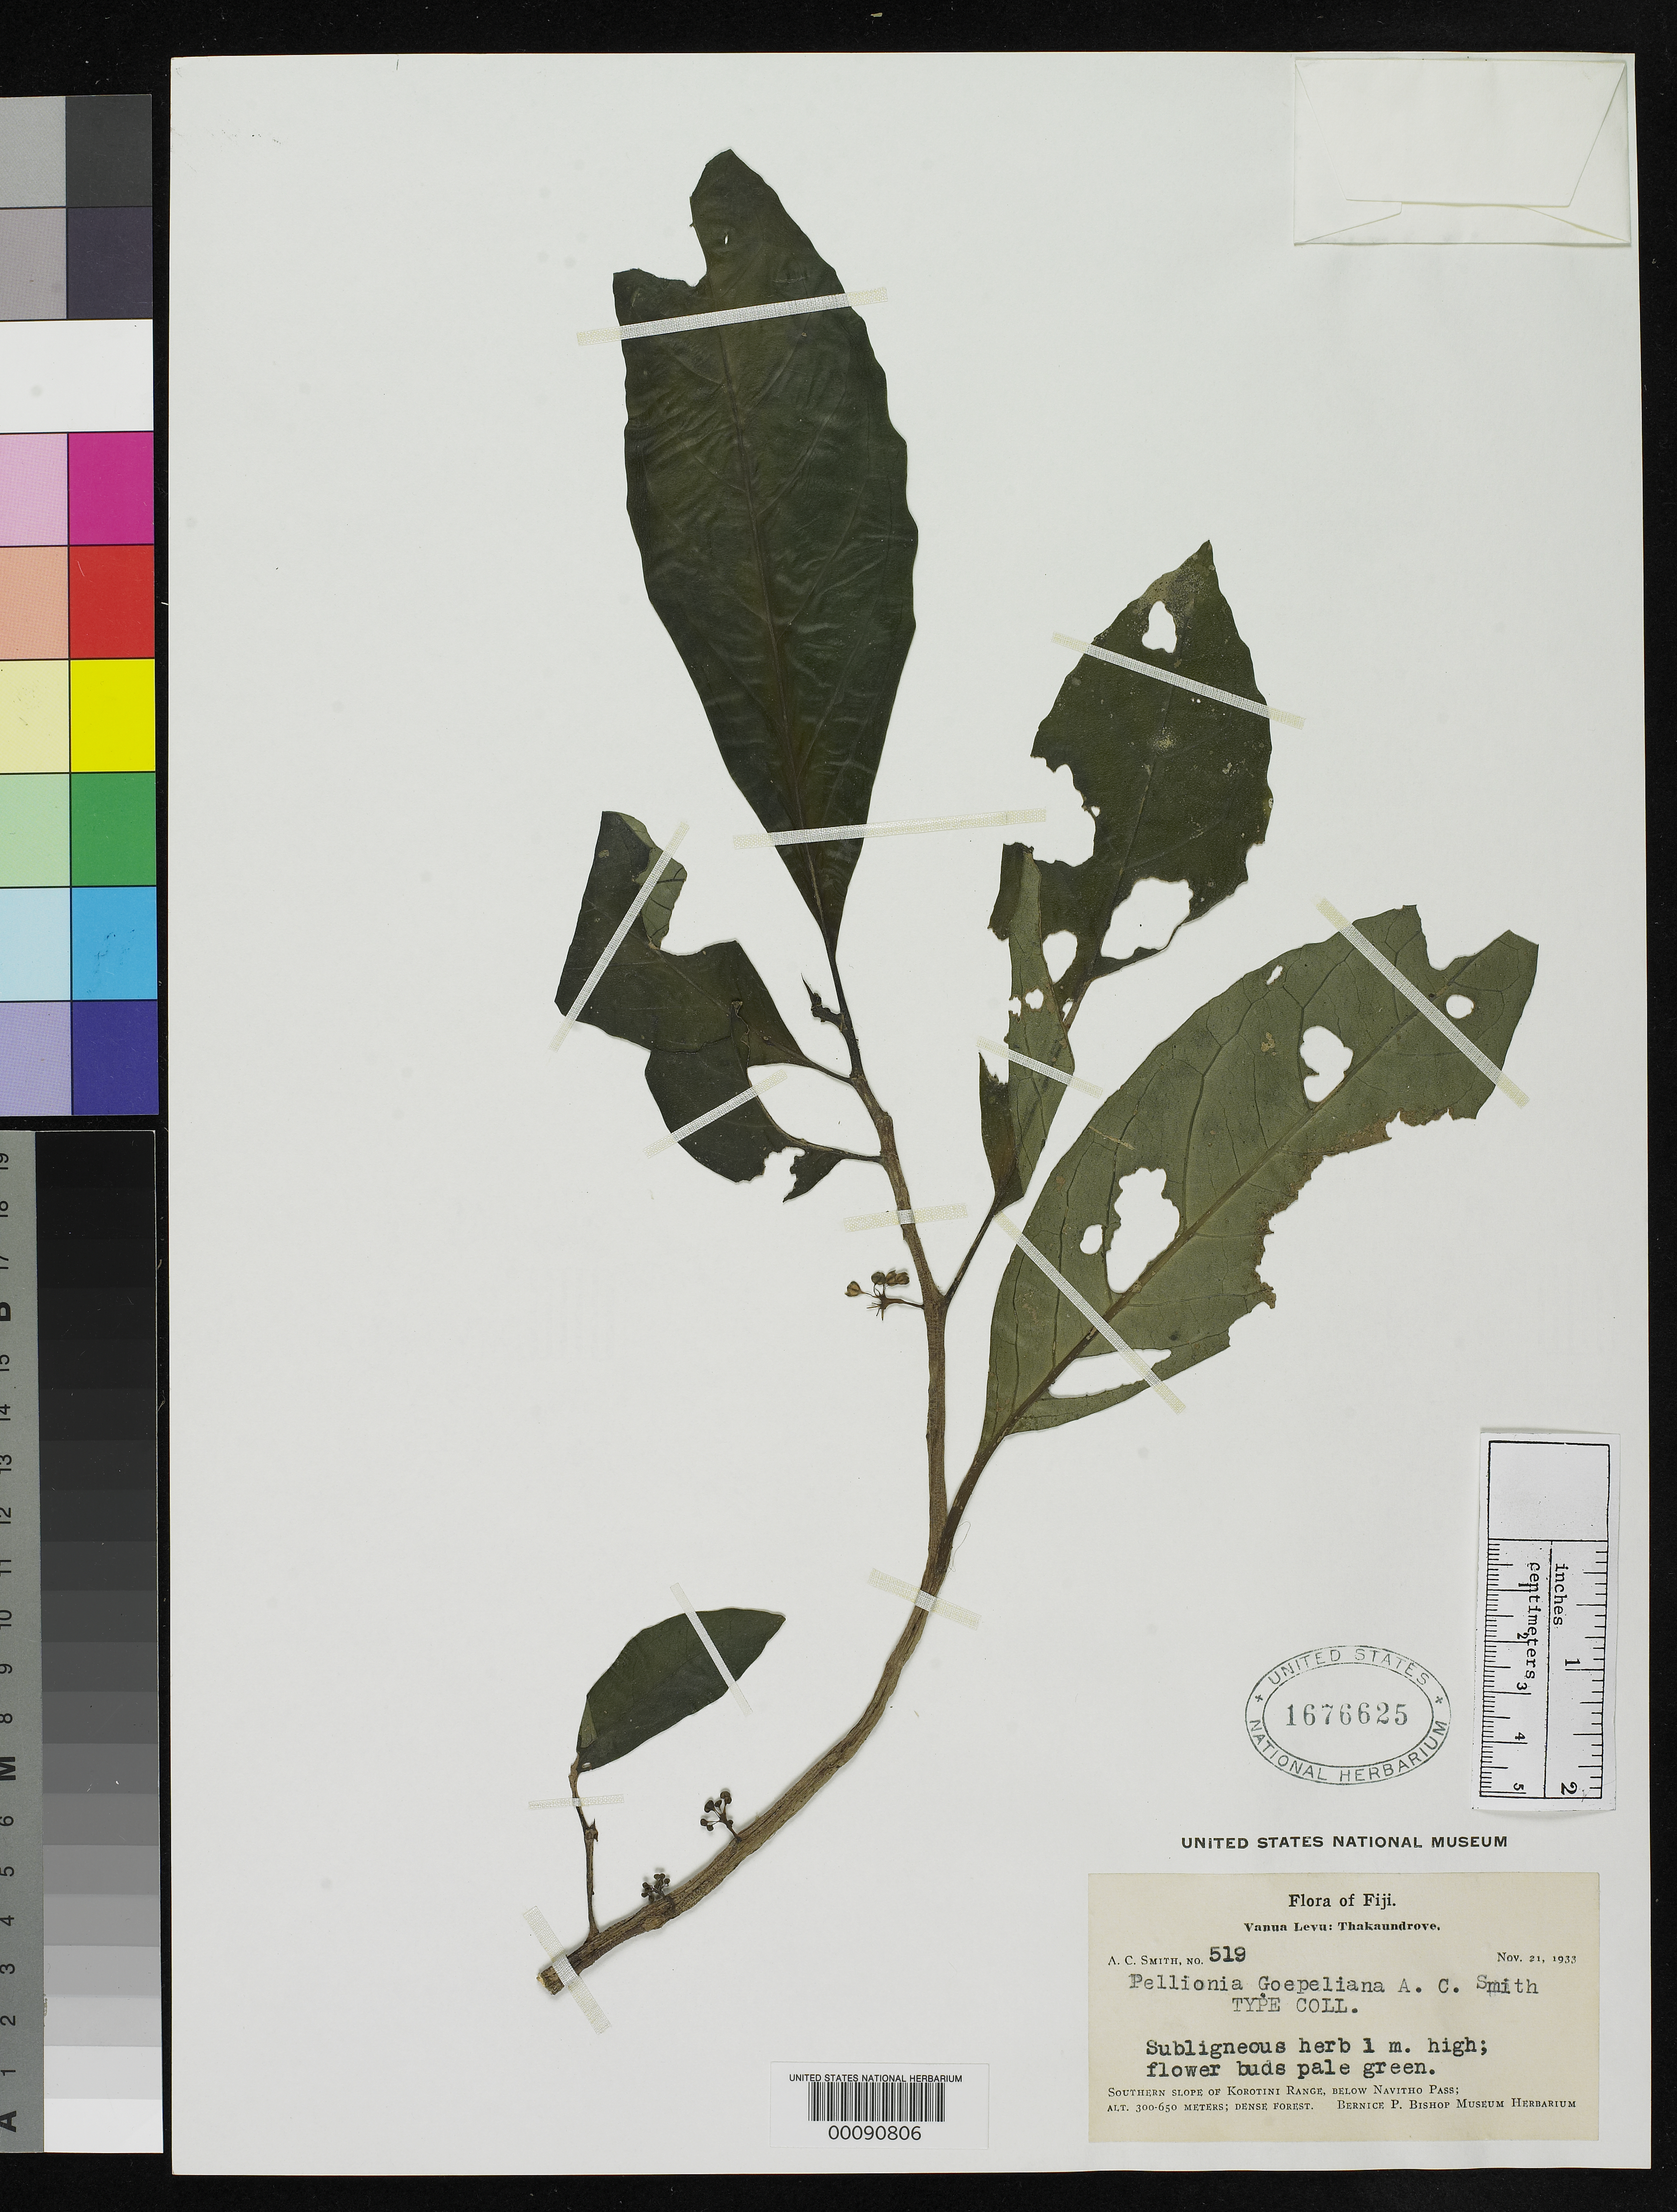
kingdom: Plantae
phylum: Tracheophyta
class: Magnoliopsida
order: Rosales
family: Urticaceae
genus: Pellionia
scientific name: Pellionia goepeliana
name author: A.C. Sm.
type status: Isotype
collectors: A. C. Smith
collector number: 519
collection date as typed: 21 Nov 1933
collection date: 1933-11-21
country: Fiji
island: Vanua Levu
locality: Thakaundrove, Korotini Range, below Navitho pass. [Vanua Levu Group]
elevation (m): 300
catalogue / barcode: US 1676625